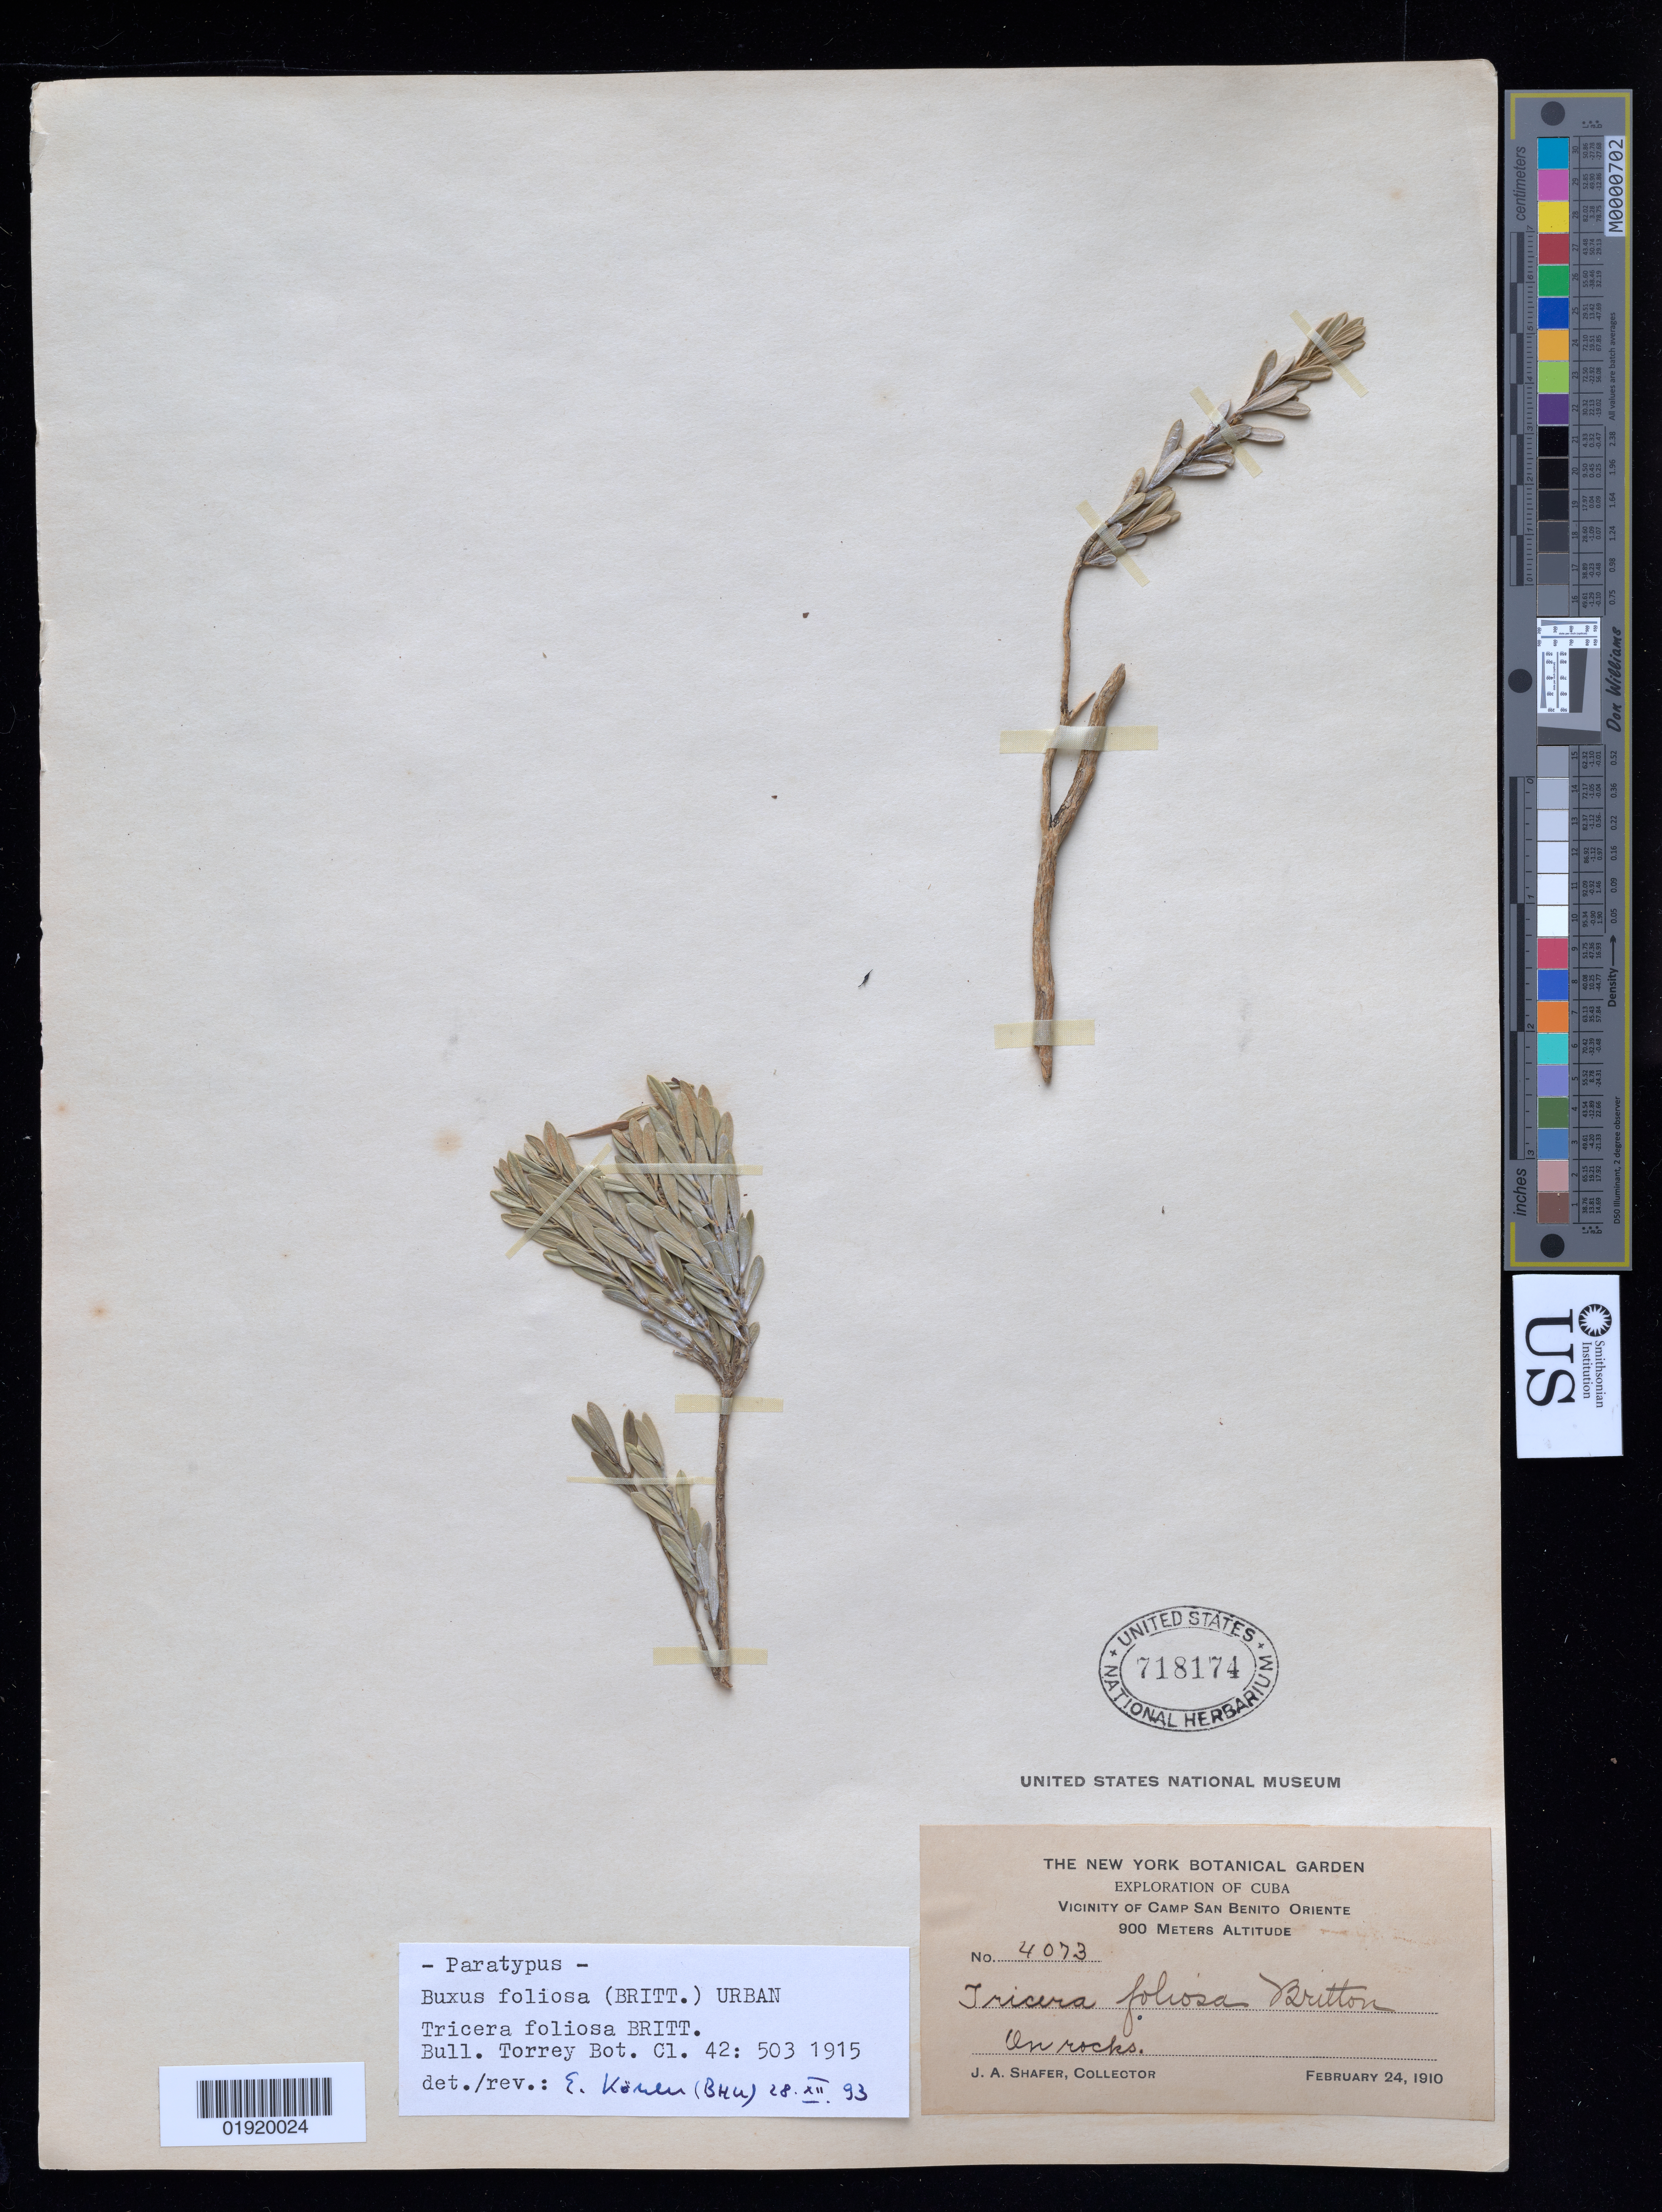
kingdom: Plantae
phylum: Tracheophyta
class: Magnoliopsida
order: Buxales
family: Buxaceae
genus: Buxus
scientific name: Buxus foliosa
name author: (Britton) Urb.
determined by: Kohler, E.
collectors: J. A. Shafer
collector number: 4073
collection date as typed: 24 Feb 1910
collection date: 1910-02-24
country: Cuba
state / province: Oriente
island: Greater Antilles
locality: Vicinity of Camp San Benito Oriente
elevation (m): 900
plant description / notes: Paratype of Tricera foliosa Britton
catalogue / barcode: US 718174